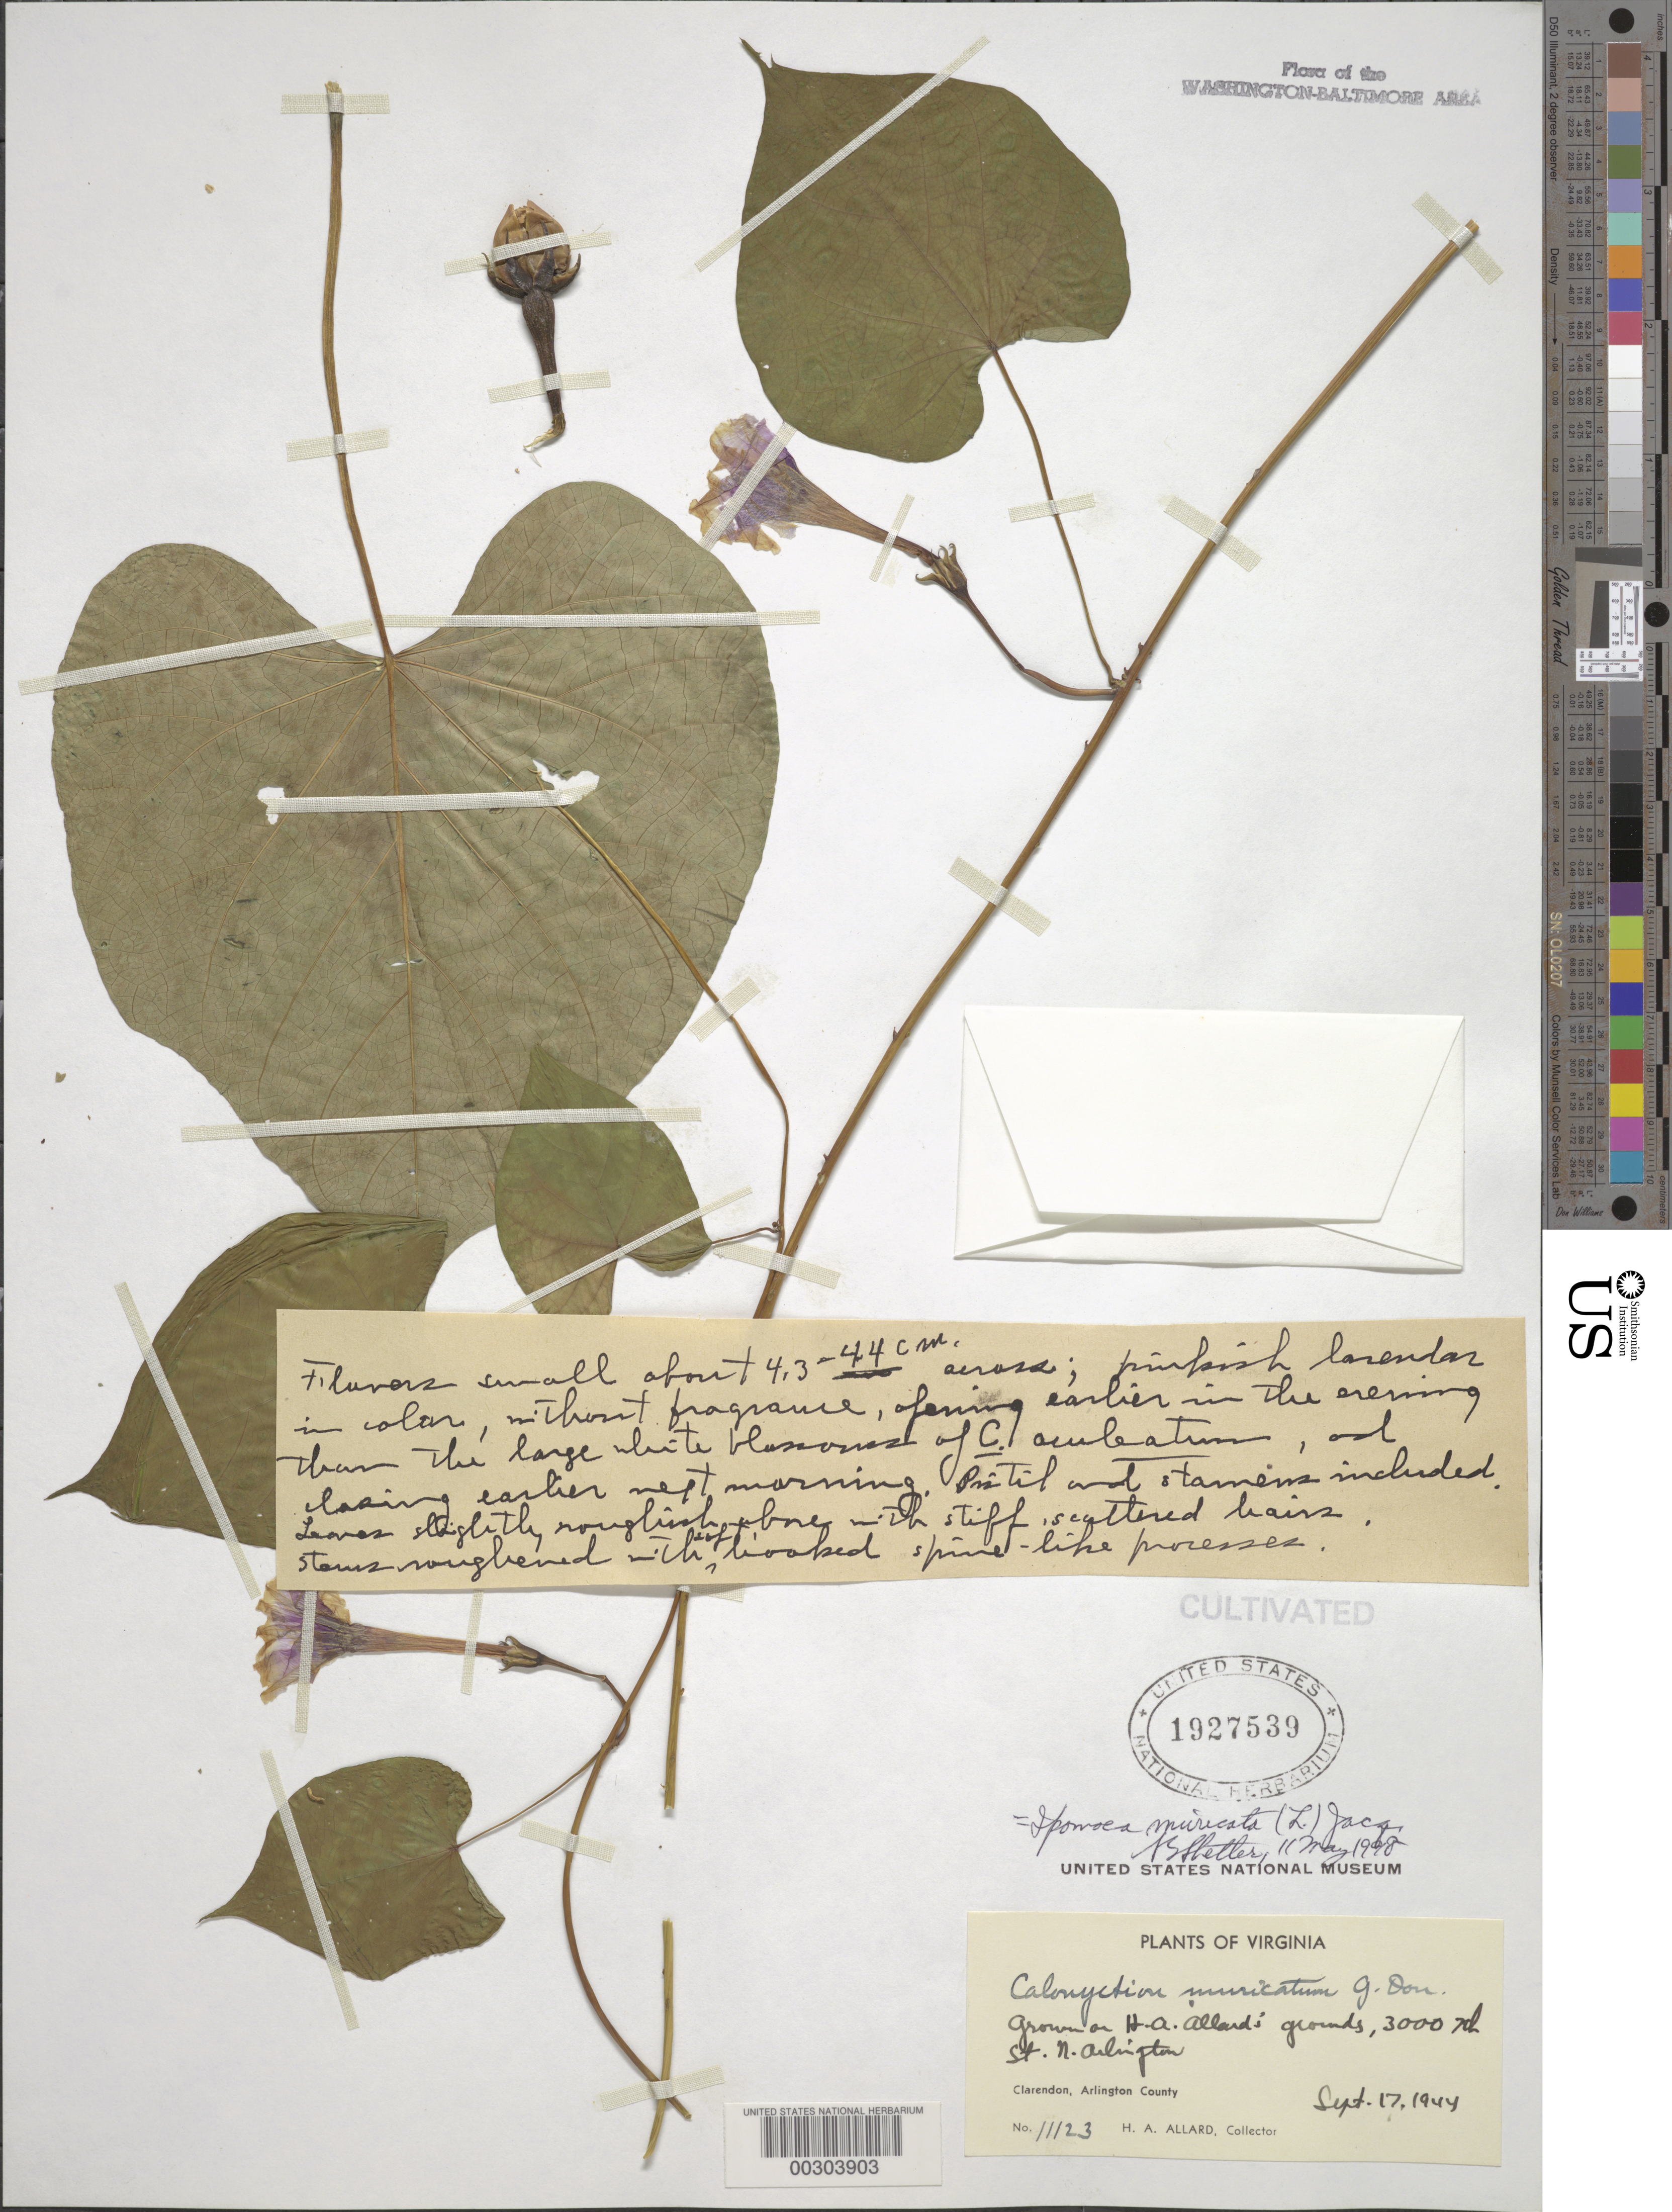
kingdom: Plantae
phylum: Tracheophyta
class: Magnoliopsida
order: Solanales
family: Convolvulaceae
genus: Ipomoea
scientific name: Ipomoea muricata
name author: (L.) Jacq.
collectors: H. A. Allard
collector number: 11123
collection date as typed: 17 Sep 1944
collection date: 1944-09-17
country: United States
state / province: Virginia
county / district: Arlington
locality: Arlington, 3000 7th St N, H.A. Allard's grounds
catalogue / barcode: US 1927539